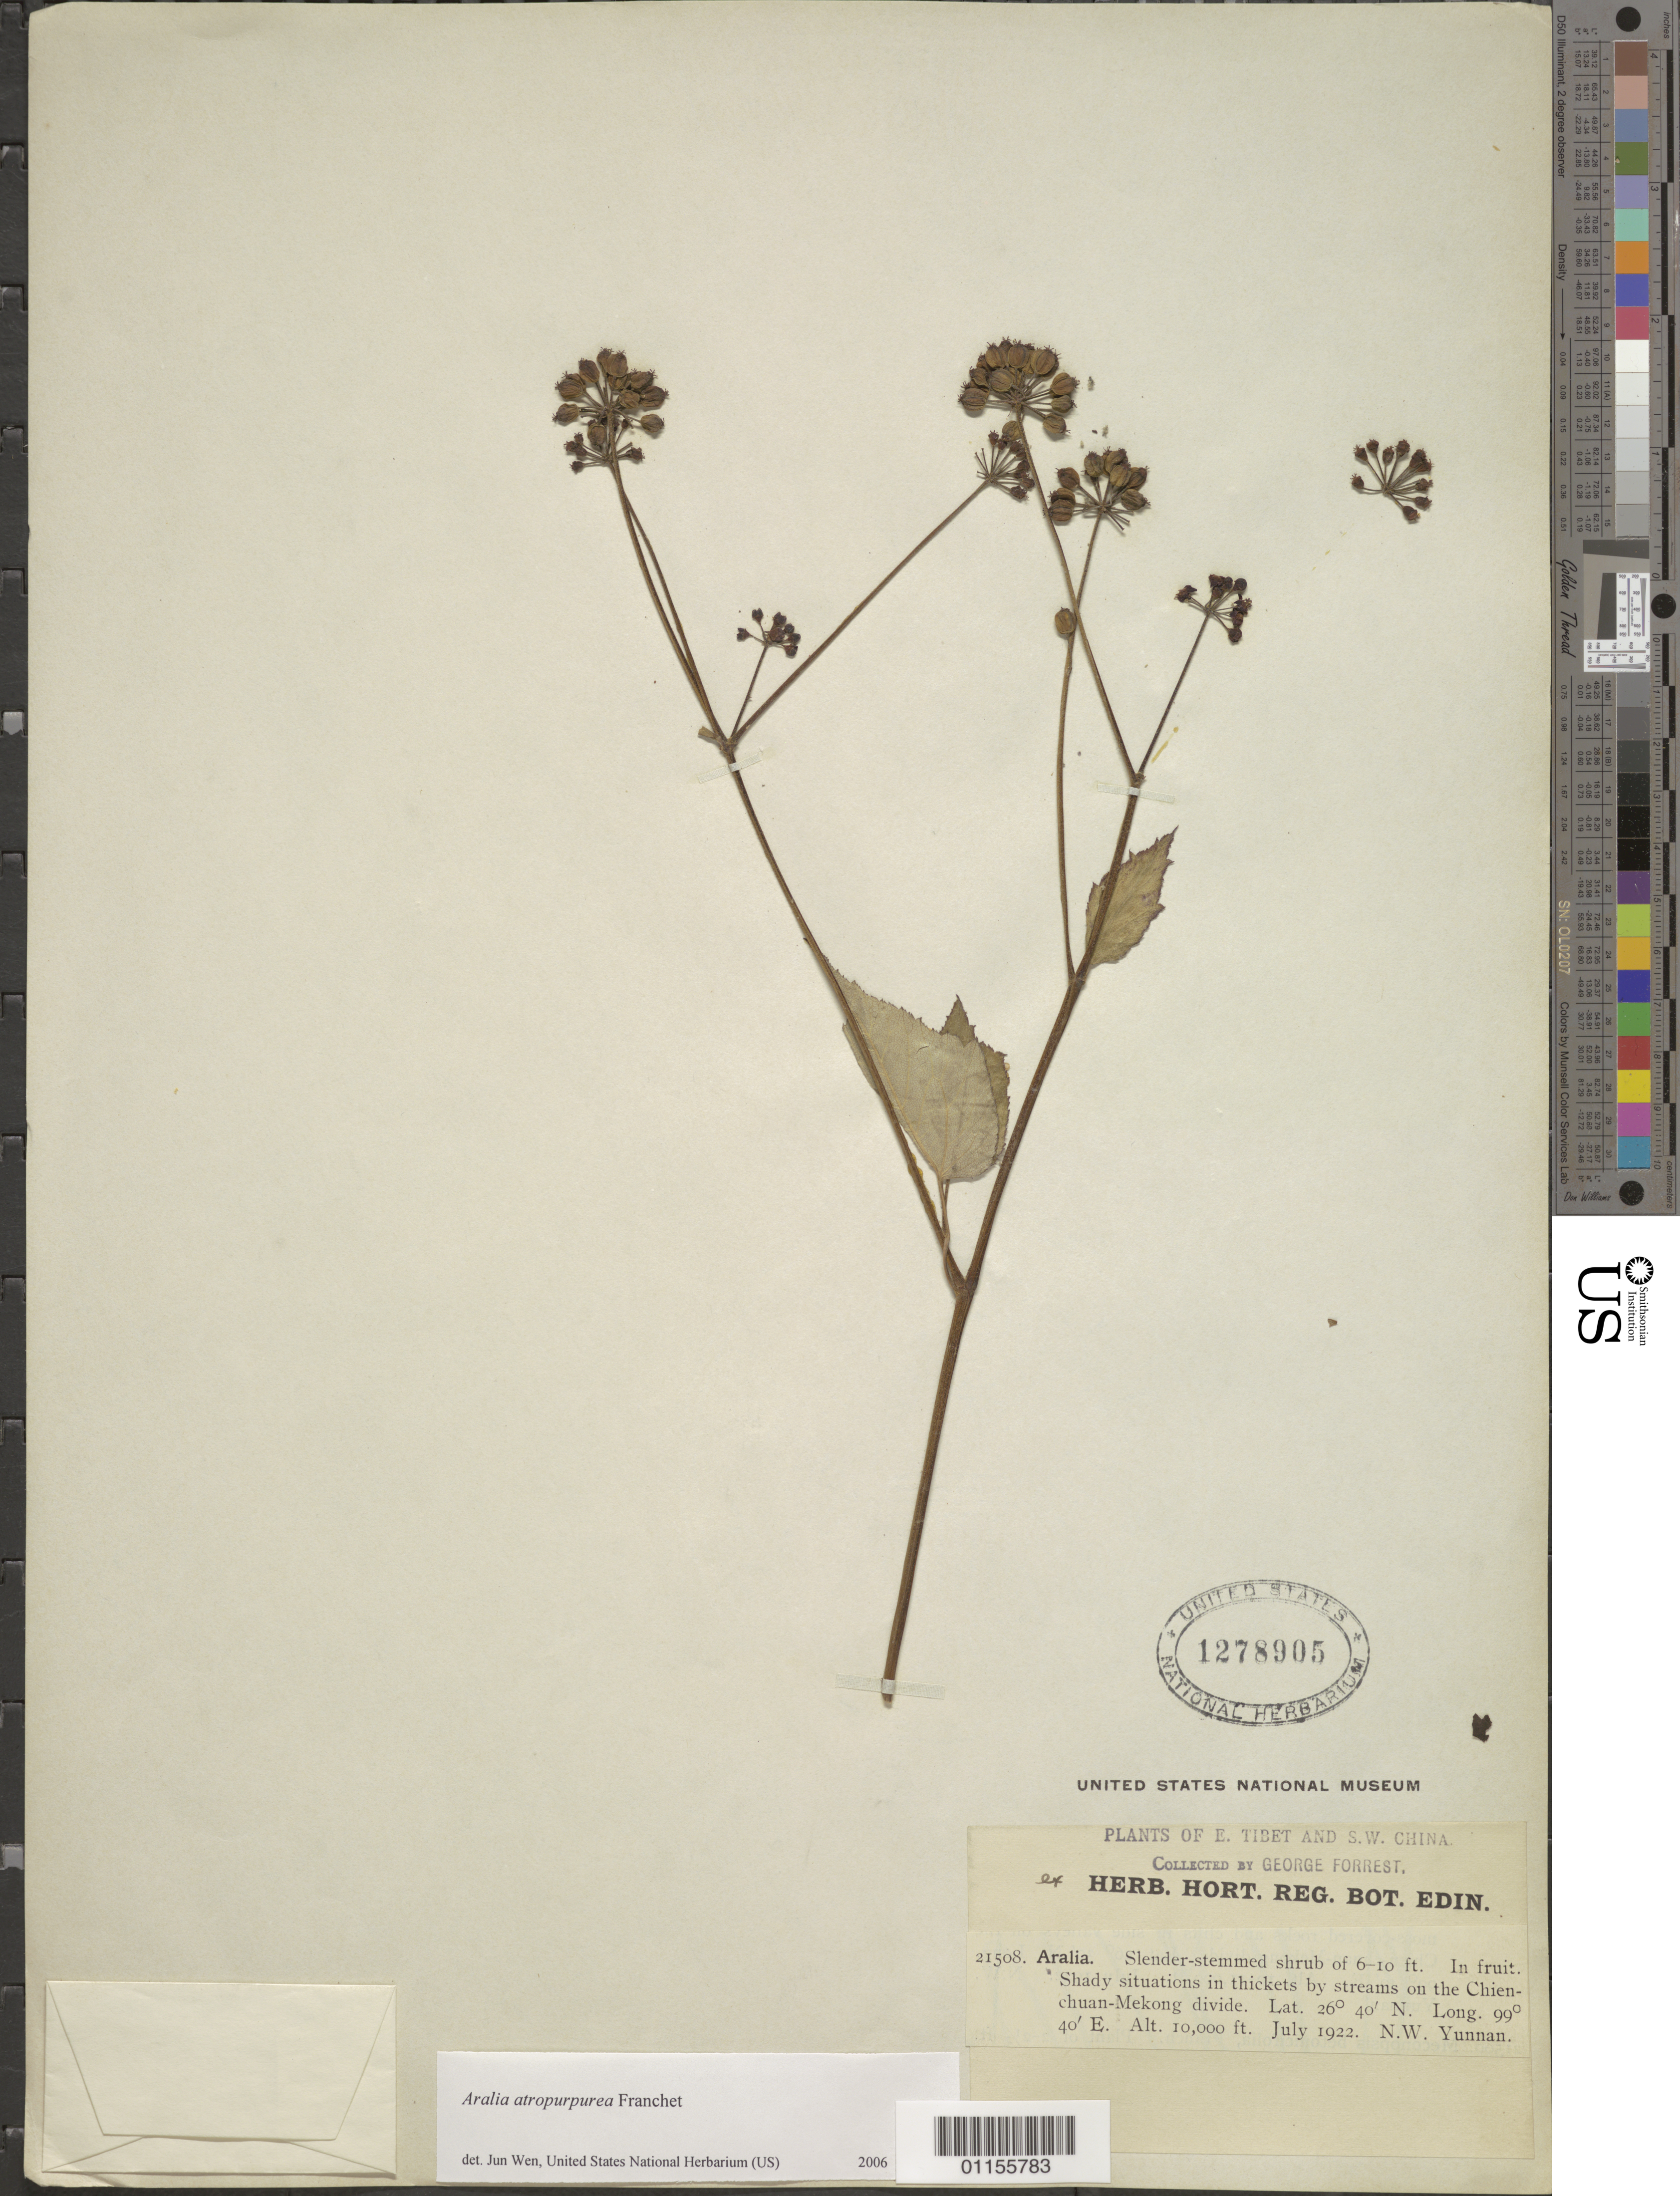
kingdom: Plantae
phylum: Tracheophyta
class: Magnoliopsida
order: Apiales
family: Araliaceae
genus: Aralia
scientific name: Aralia atropurpurea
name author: Franch.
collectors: G. Forrest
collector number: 21508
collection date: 1922-07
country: China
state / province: Yunnan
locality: Chien-chuan-Mekong divide. NW Yunnan.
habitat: Slender-stemmed shrub. Shady situations in thickets by streams.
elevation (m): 3048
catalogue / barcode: US 1278905